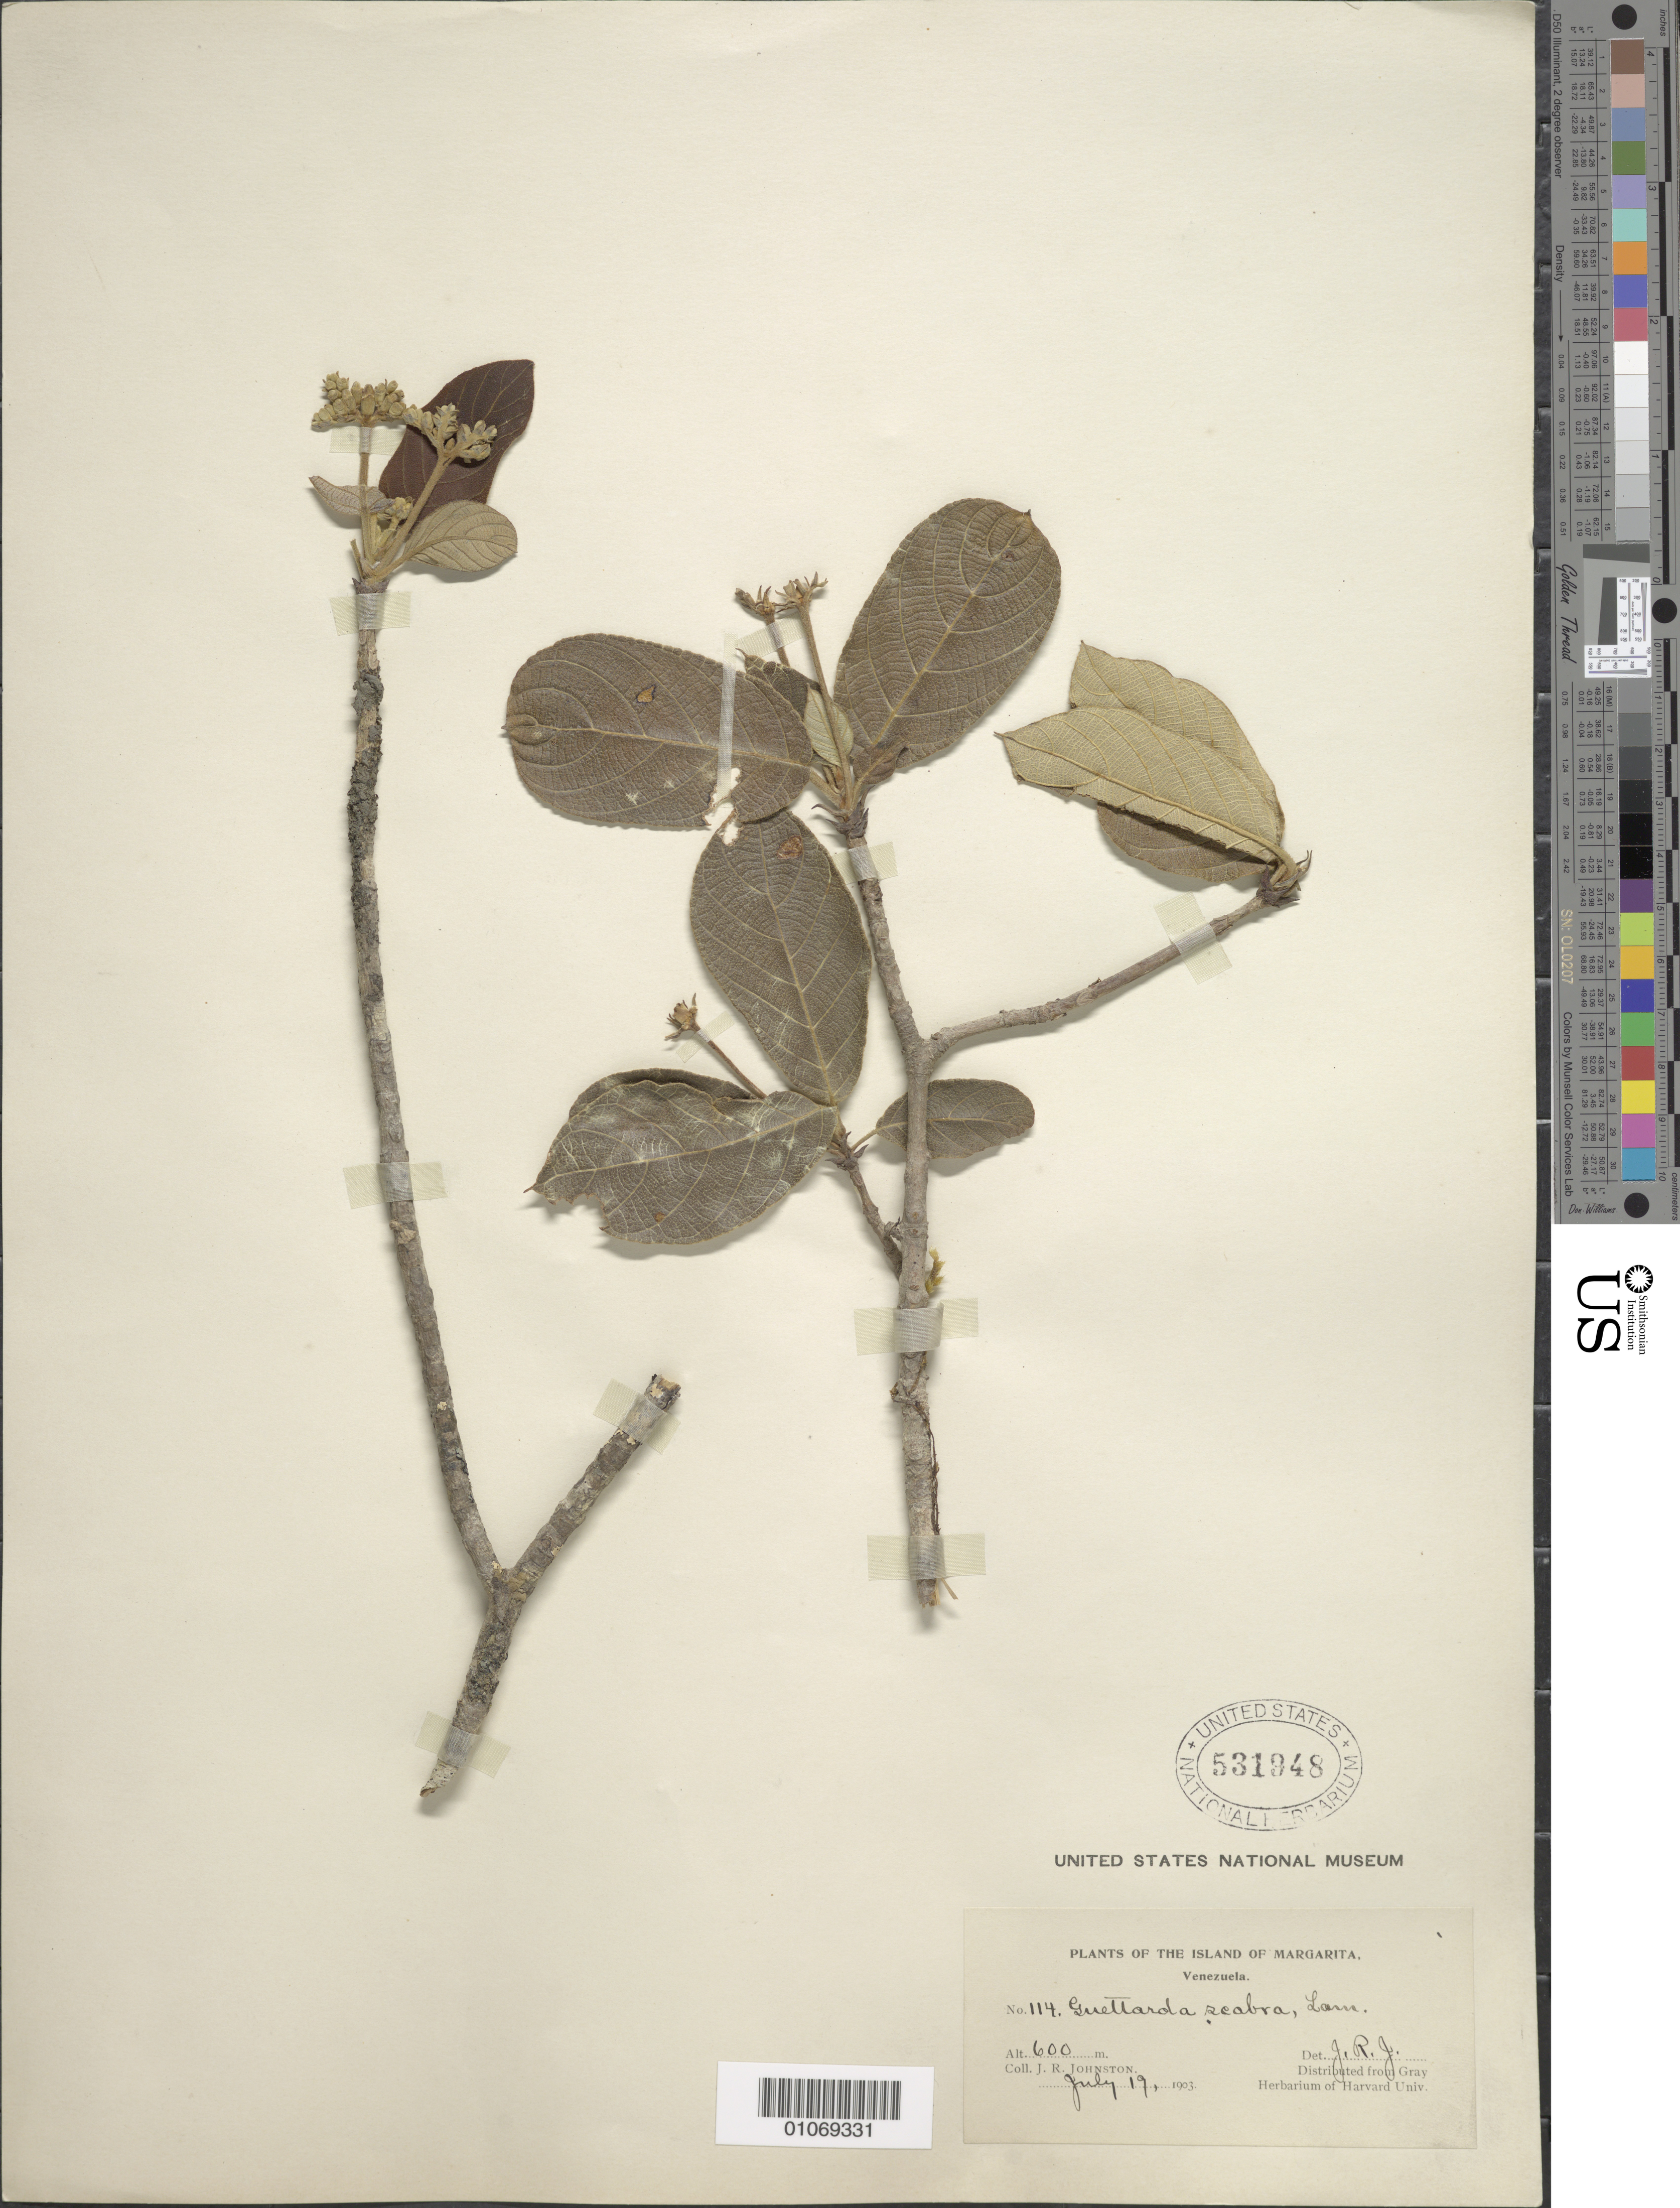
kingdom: Plantae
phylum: Tracheophyta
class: Magnoliopsida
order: Gentianales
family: Rubiaceae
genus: Guettarda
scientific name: Guettarda scabra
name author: (L.) Vent.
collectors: J. Johnston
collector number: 114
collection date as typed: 19 Jul 1903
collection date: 1903-07-19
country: Venezuela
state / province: Nueva Esparta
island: Margarita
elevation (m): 600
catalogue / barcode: US 531948